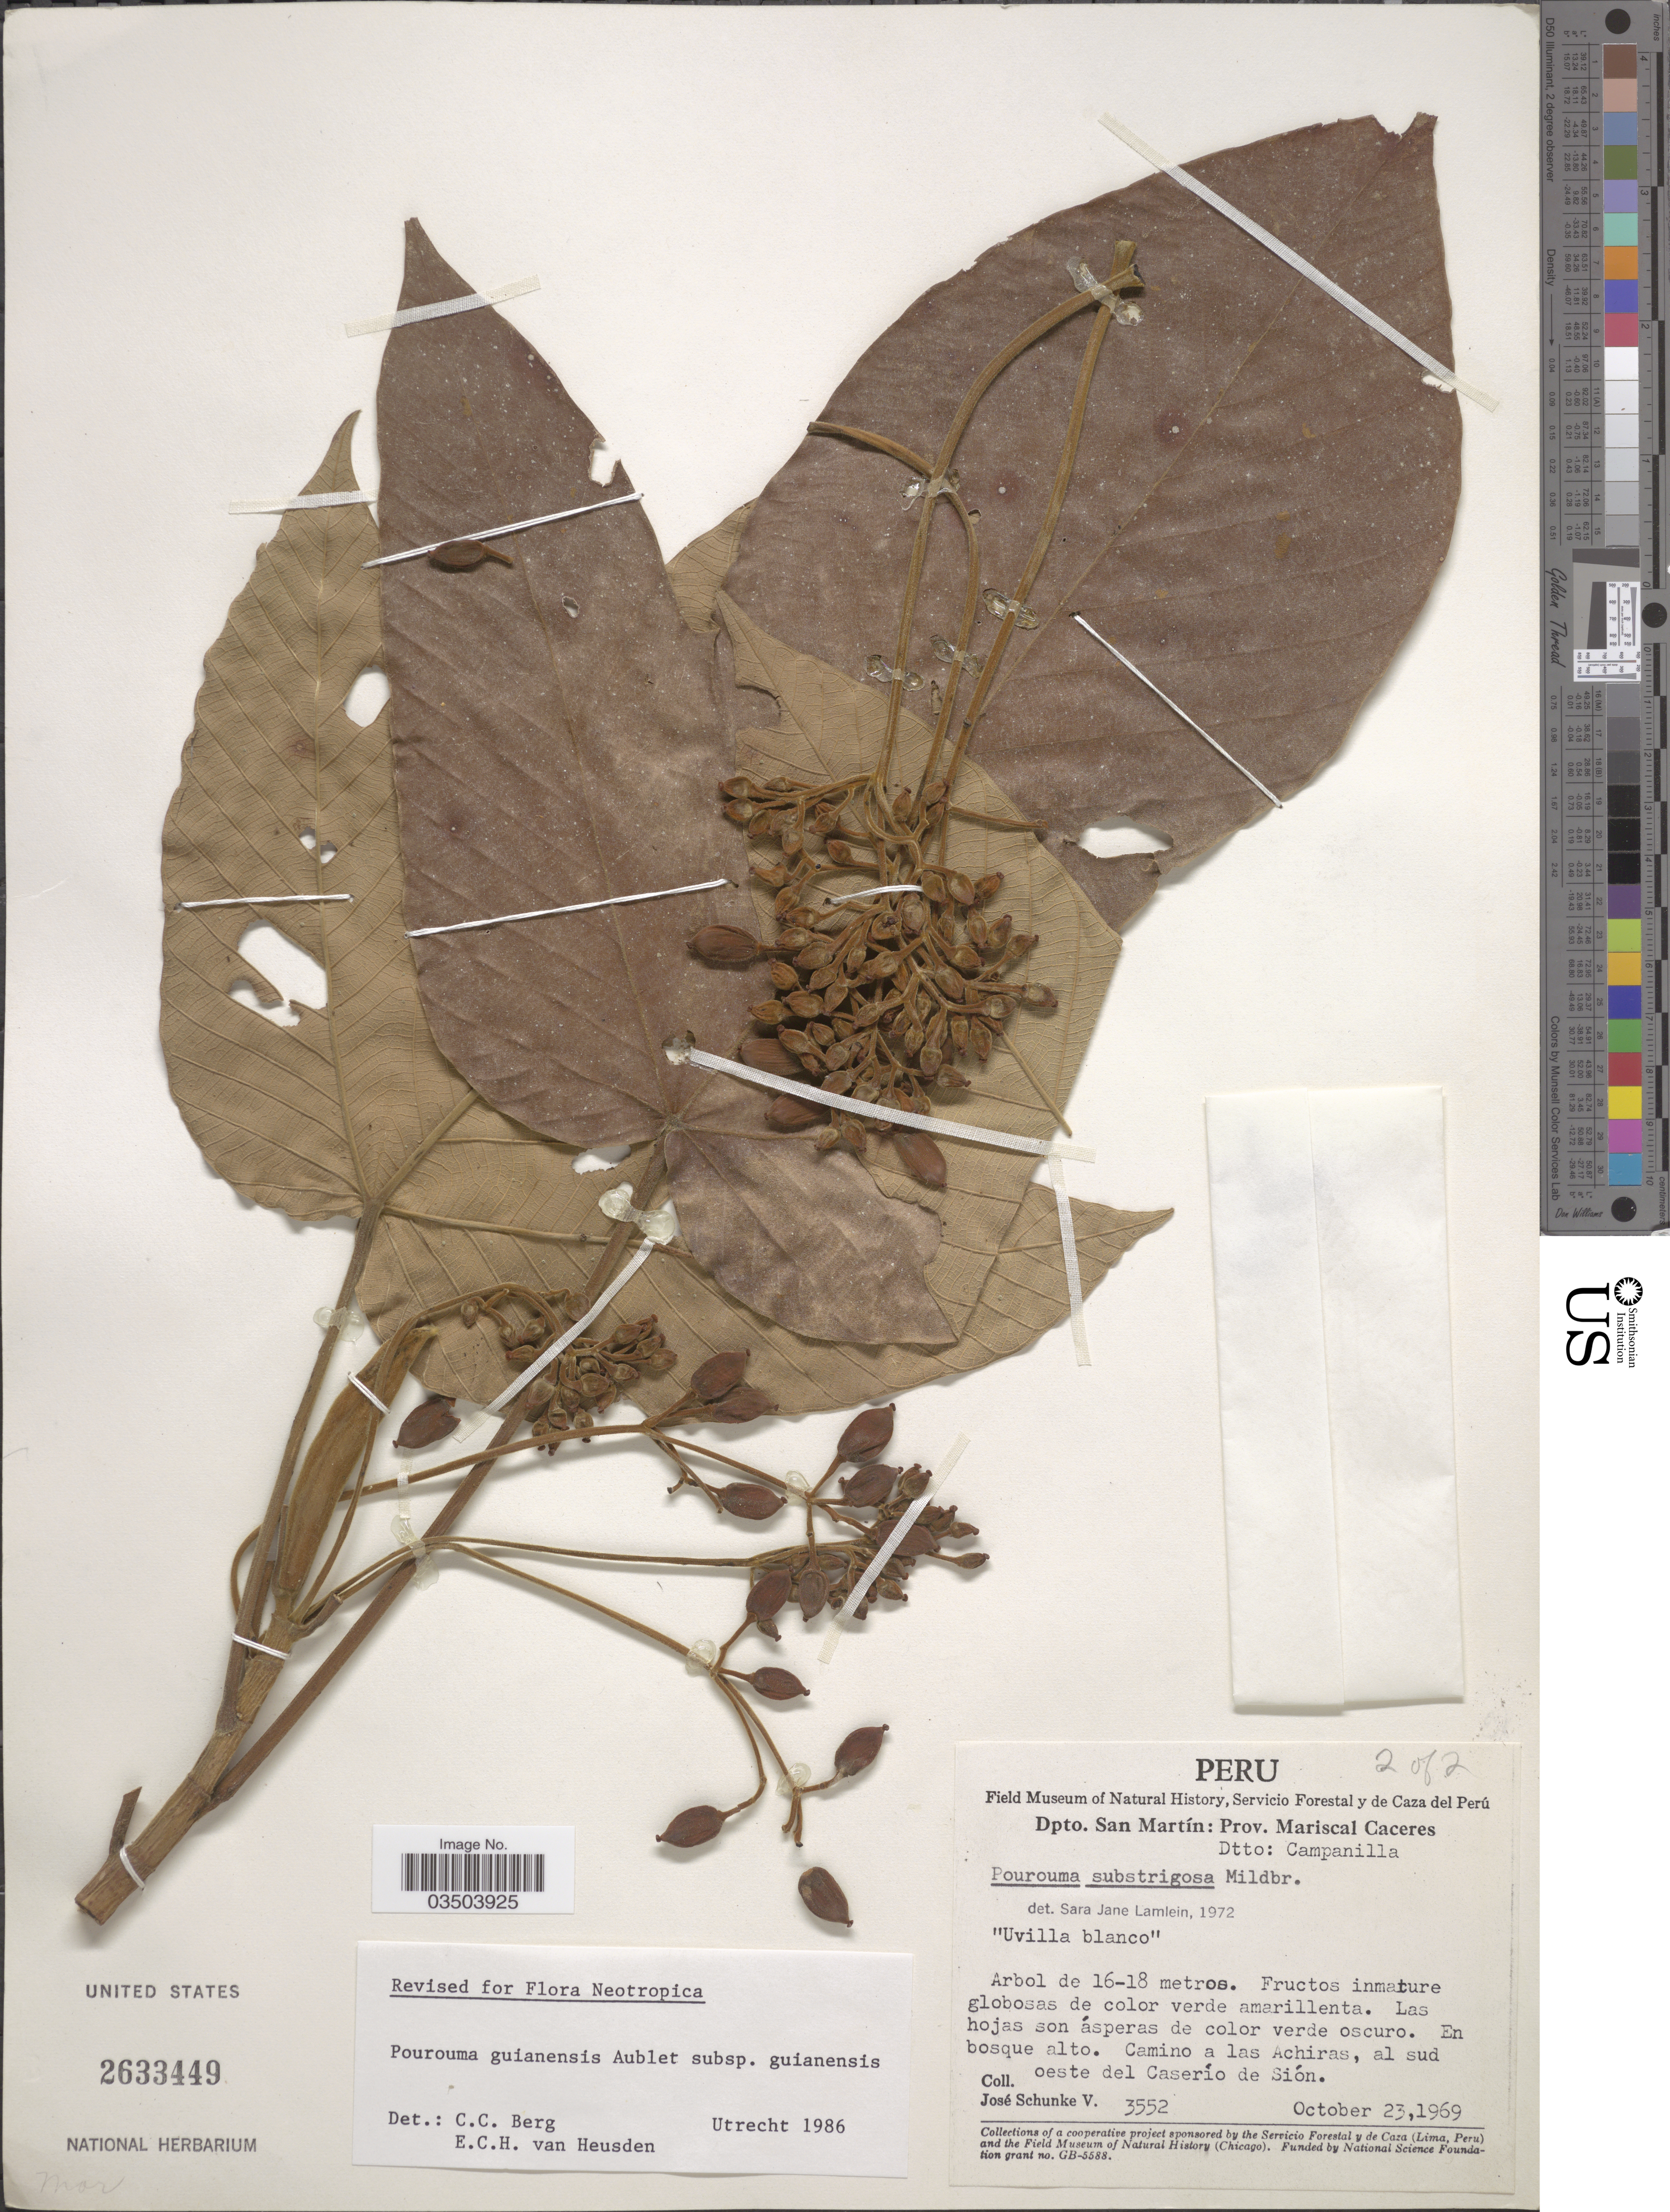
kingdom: Plantae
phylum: Tracheophyta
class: Magnoliopsida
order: Rosales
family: Urticaceae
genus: Pourouma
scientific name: Pourouma guianensis subsp. guianensis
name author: Aubl.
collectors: J. Schunke Vigo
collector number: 3552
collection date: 1969-10-23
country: Peru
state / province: San Martín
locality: Dpto. San Martín: Prov. Mariscal Caceres. Dtto: Campanilla. Camino a las Achiras, al sud oeste del Caserío de Sión.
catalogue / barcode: US 2633449